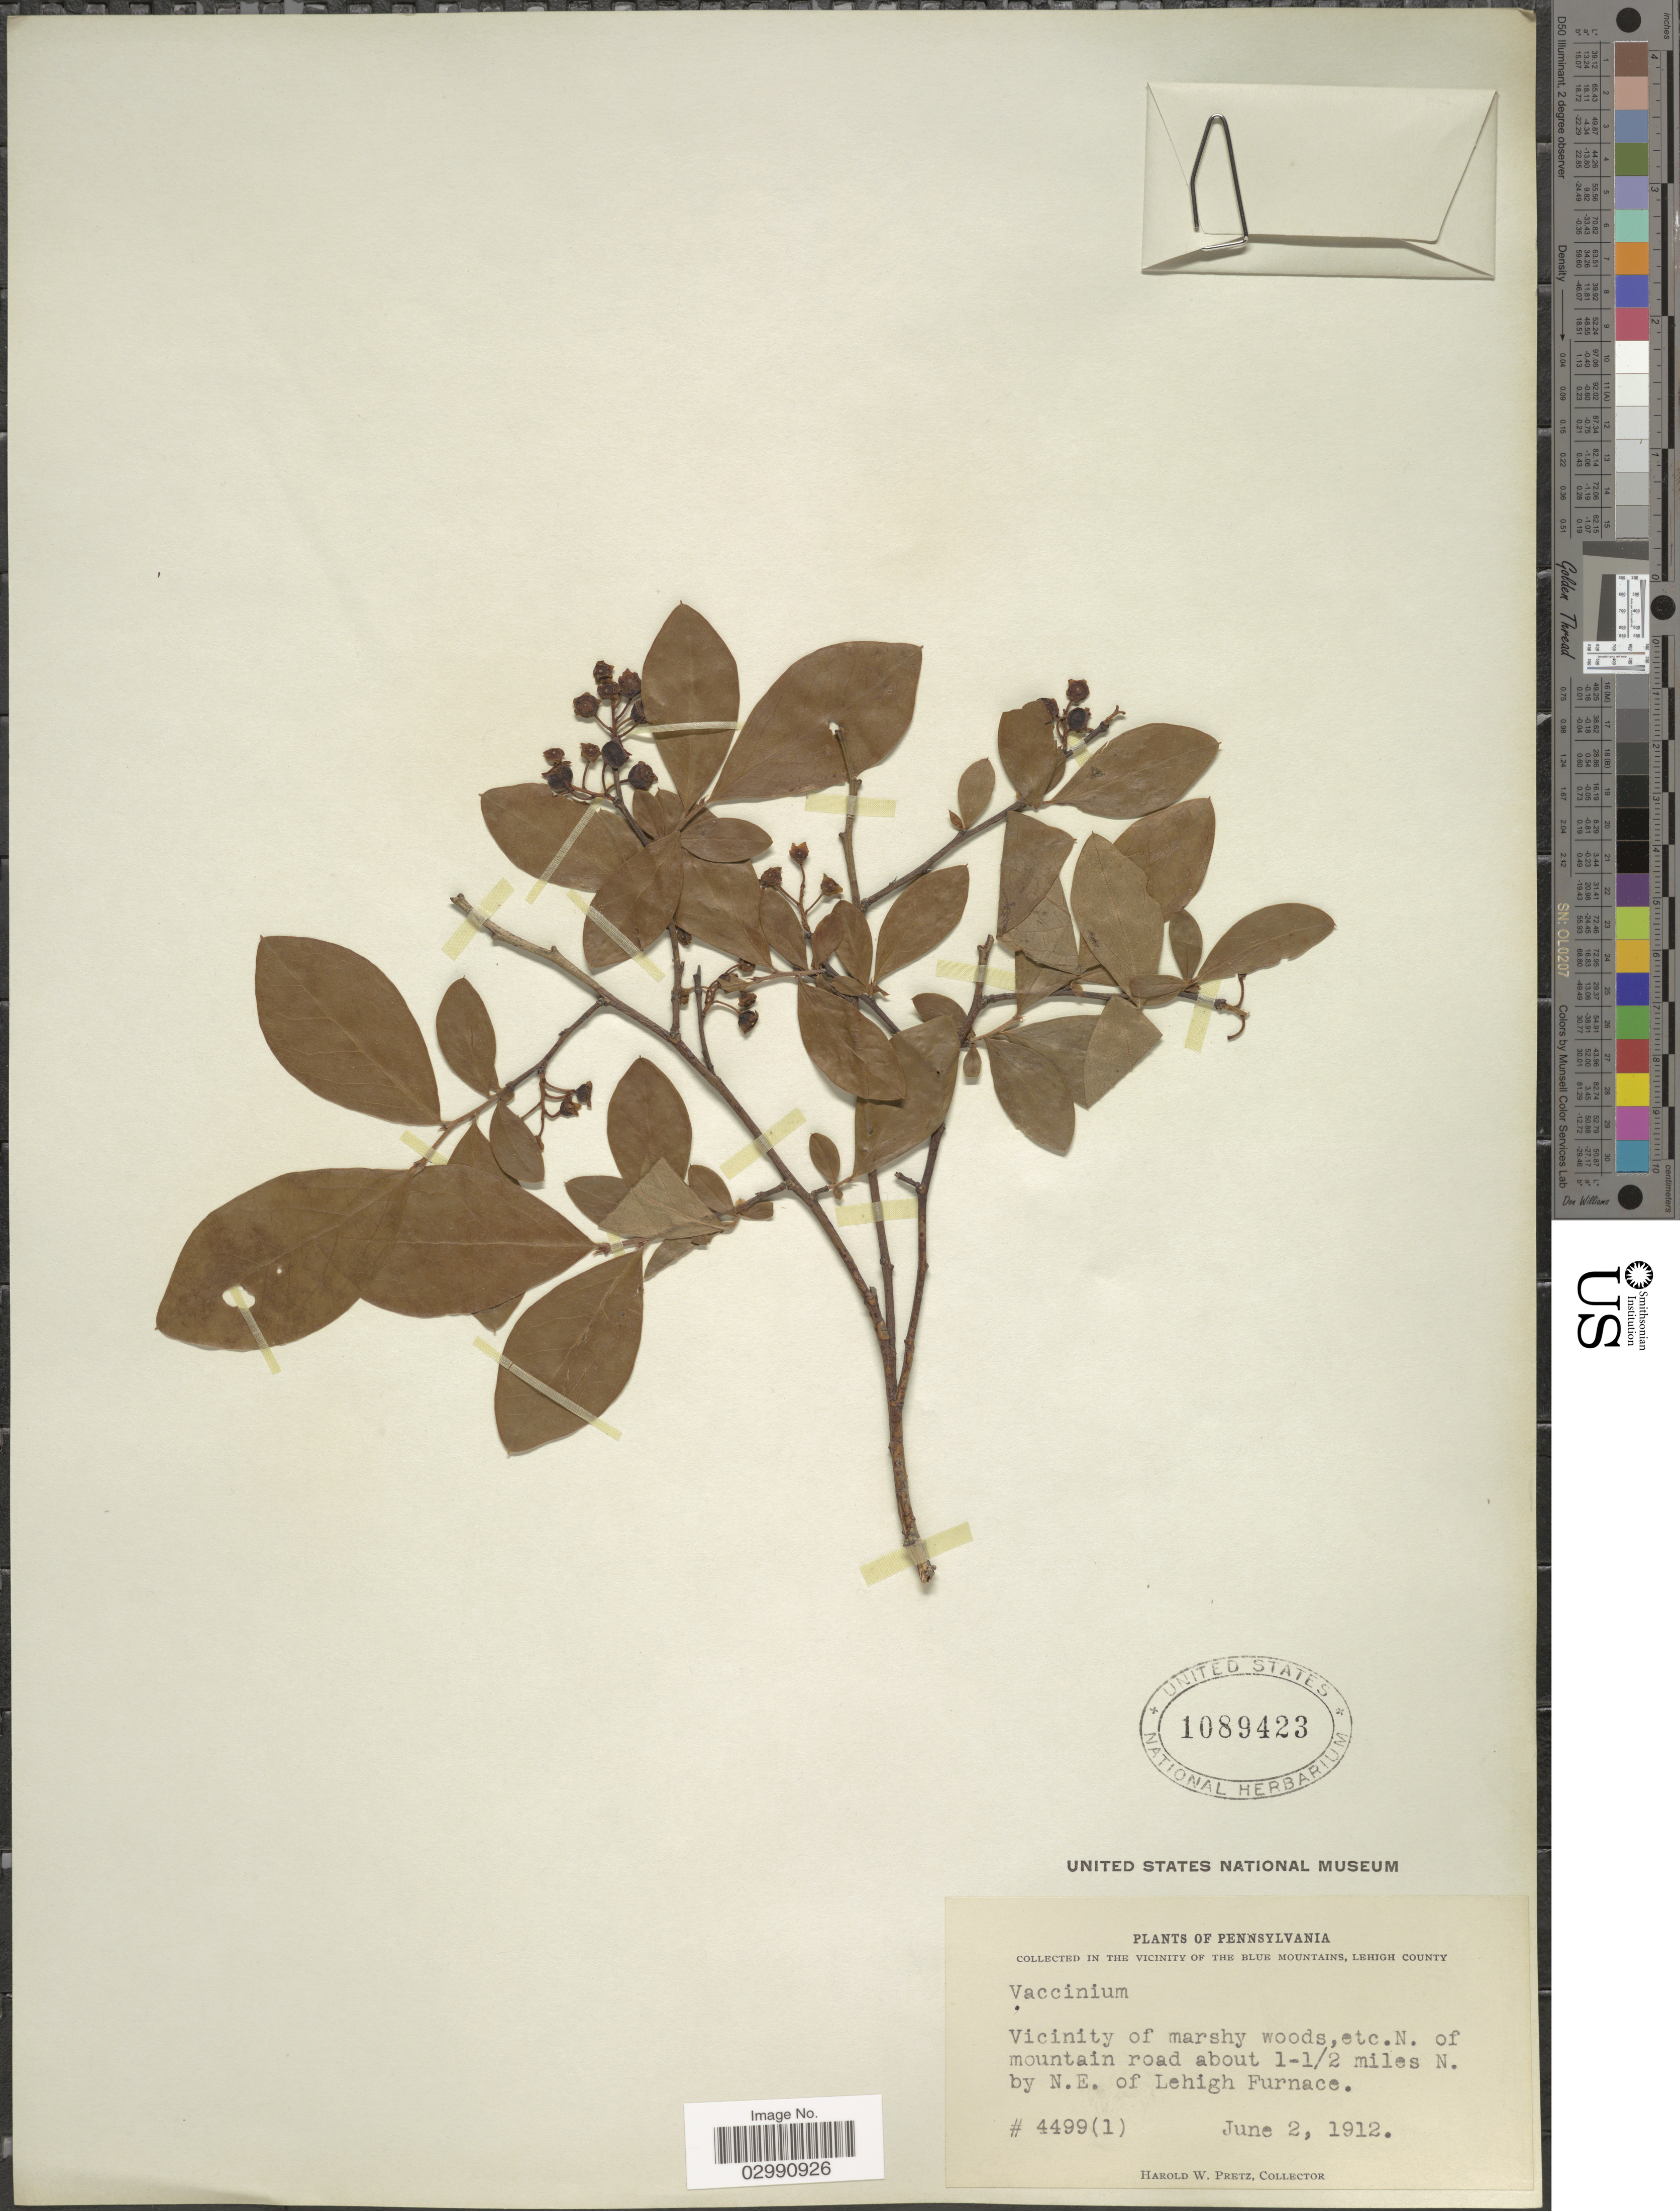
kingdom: Plantae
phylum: Tracheophyta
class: Magnoliopsida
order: Ericales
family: Ericaceae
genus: Vaccinium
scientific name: Vaccinium sp.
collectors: H. W. Pretz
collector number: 4499(1)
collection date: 1912-06-02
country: United States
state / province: Pennsylvania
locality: In the vicinity of the Blue Mountains, Lehigh County. Vicinity of marshy woods, etc. N. of mountain road about 1-½ miles N. by N.E. of Lehigh Furnace.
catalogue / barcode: US 1089423